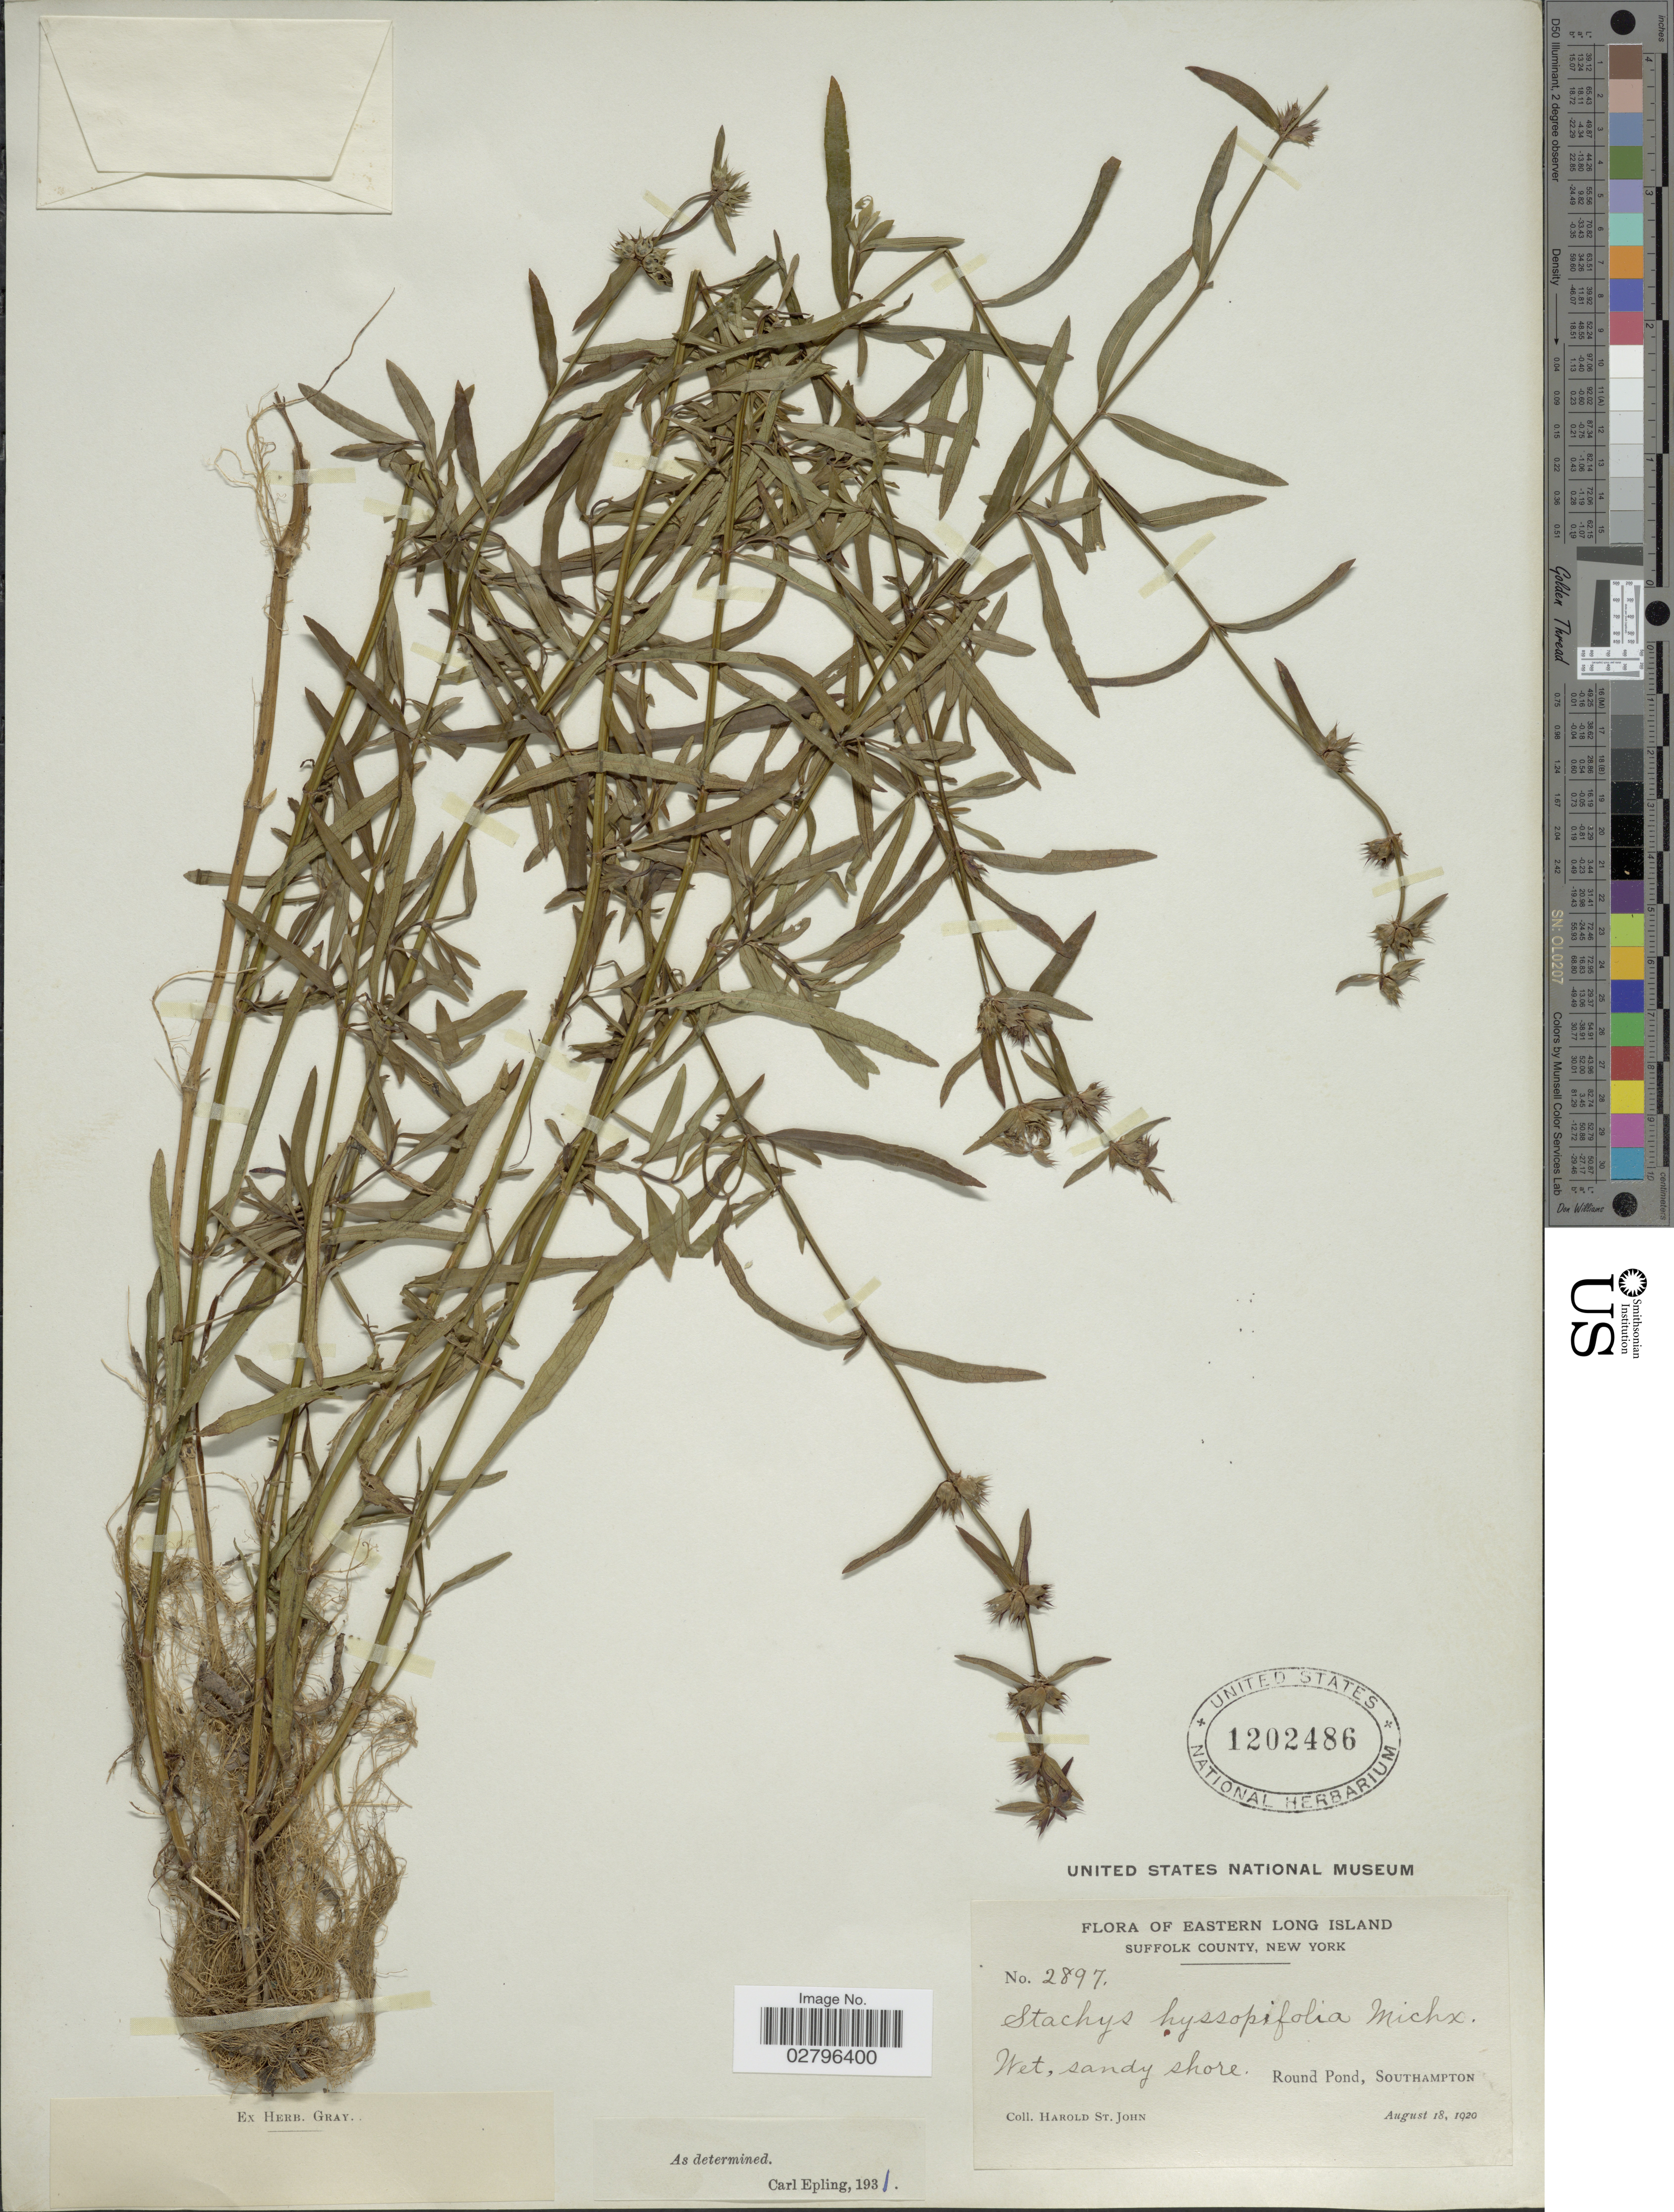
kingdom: Plantae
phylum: Tracheophyta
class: Magnoliopsida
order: Lamiales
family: Lamiaceae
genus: Stachys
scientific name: Stachys hyssopifolia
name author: Michx.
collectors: H. St. John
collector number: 2897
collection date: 1920-08-18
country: United States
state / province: New York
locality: Eastern Long Island. Suffolk County. Round Pond, Southampton.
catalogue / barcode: US 1202486